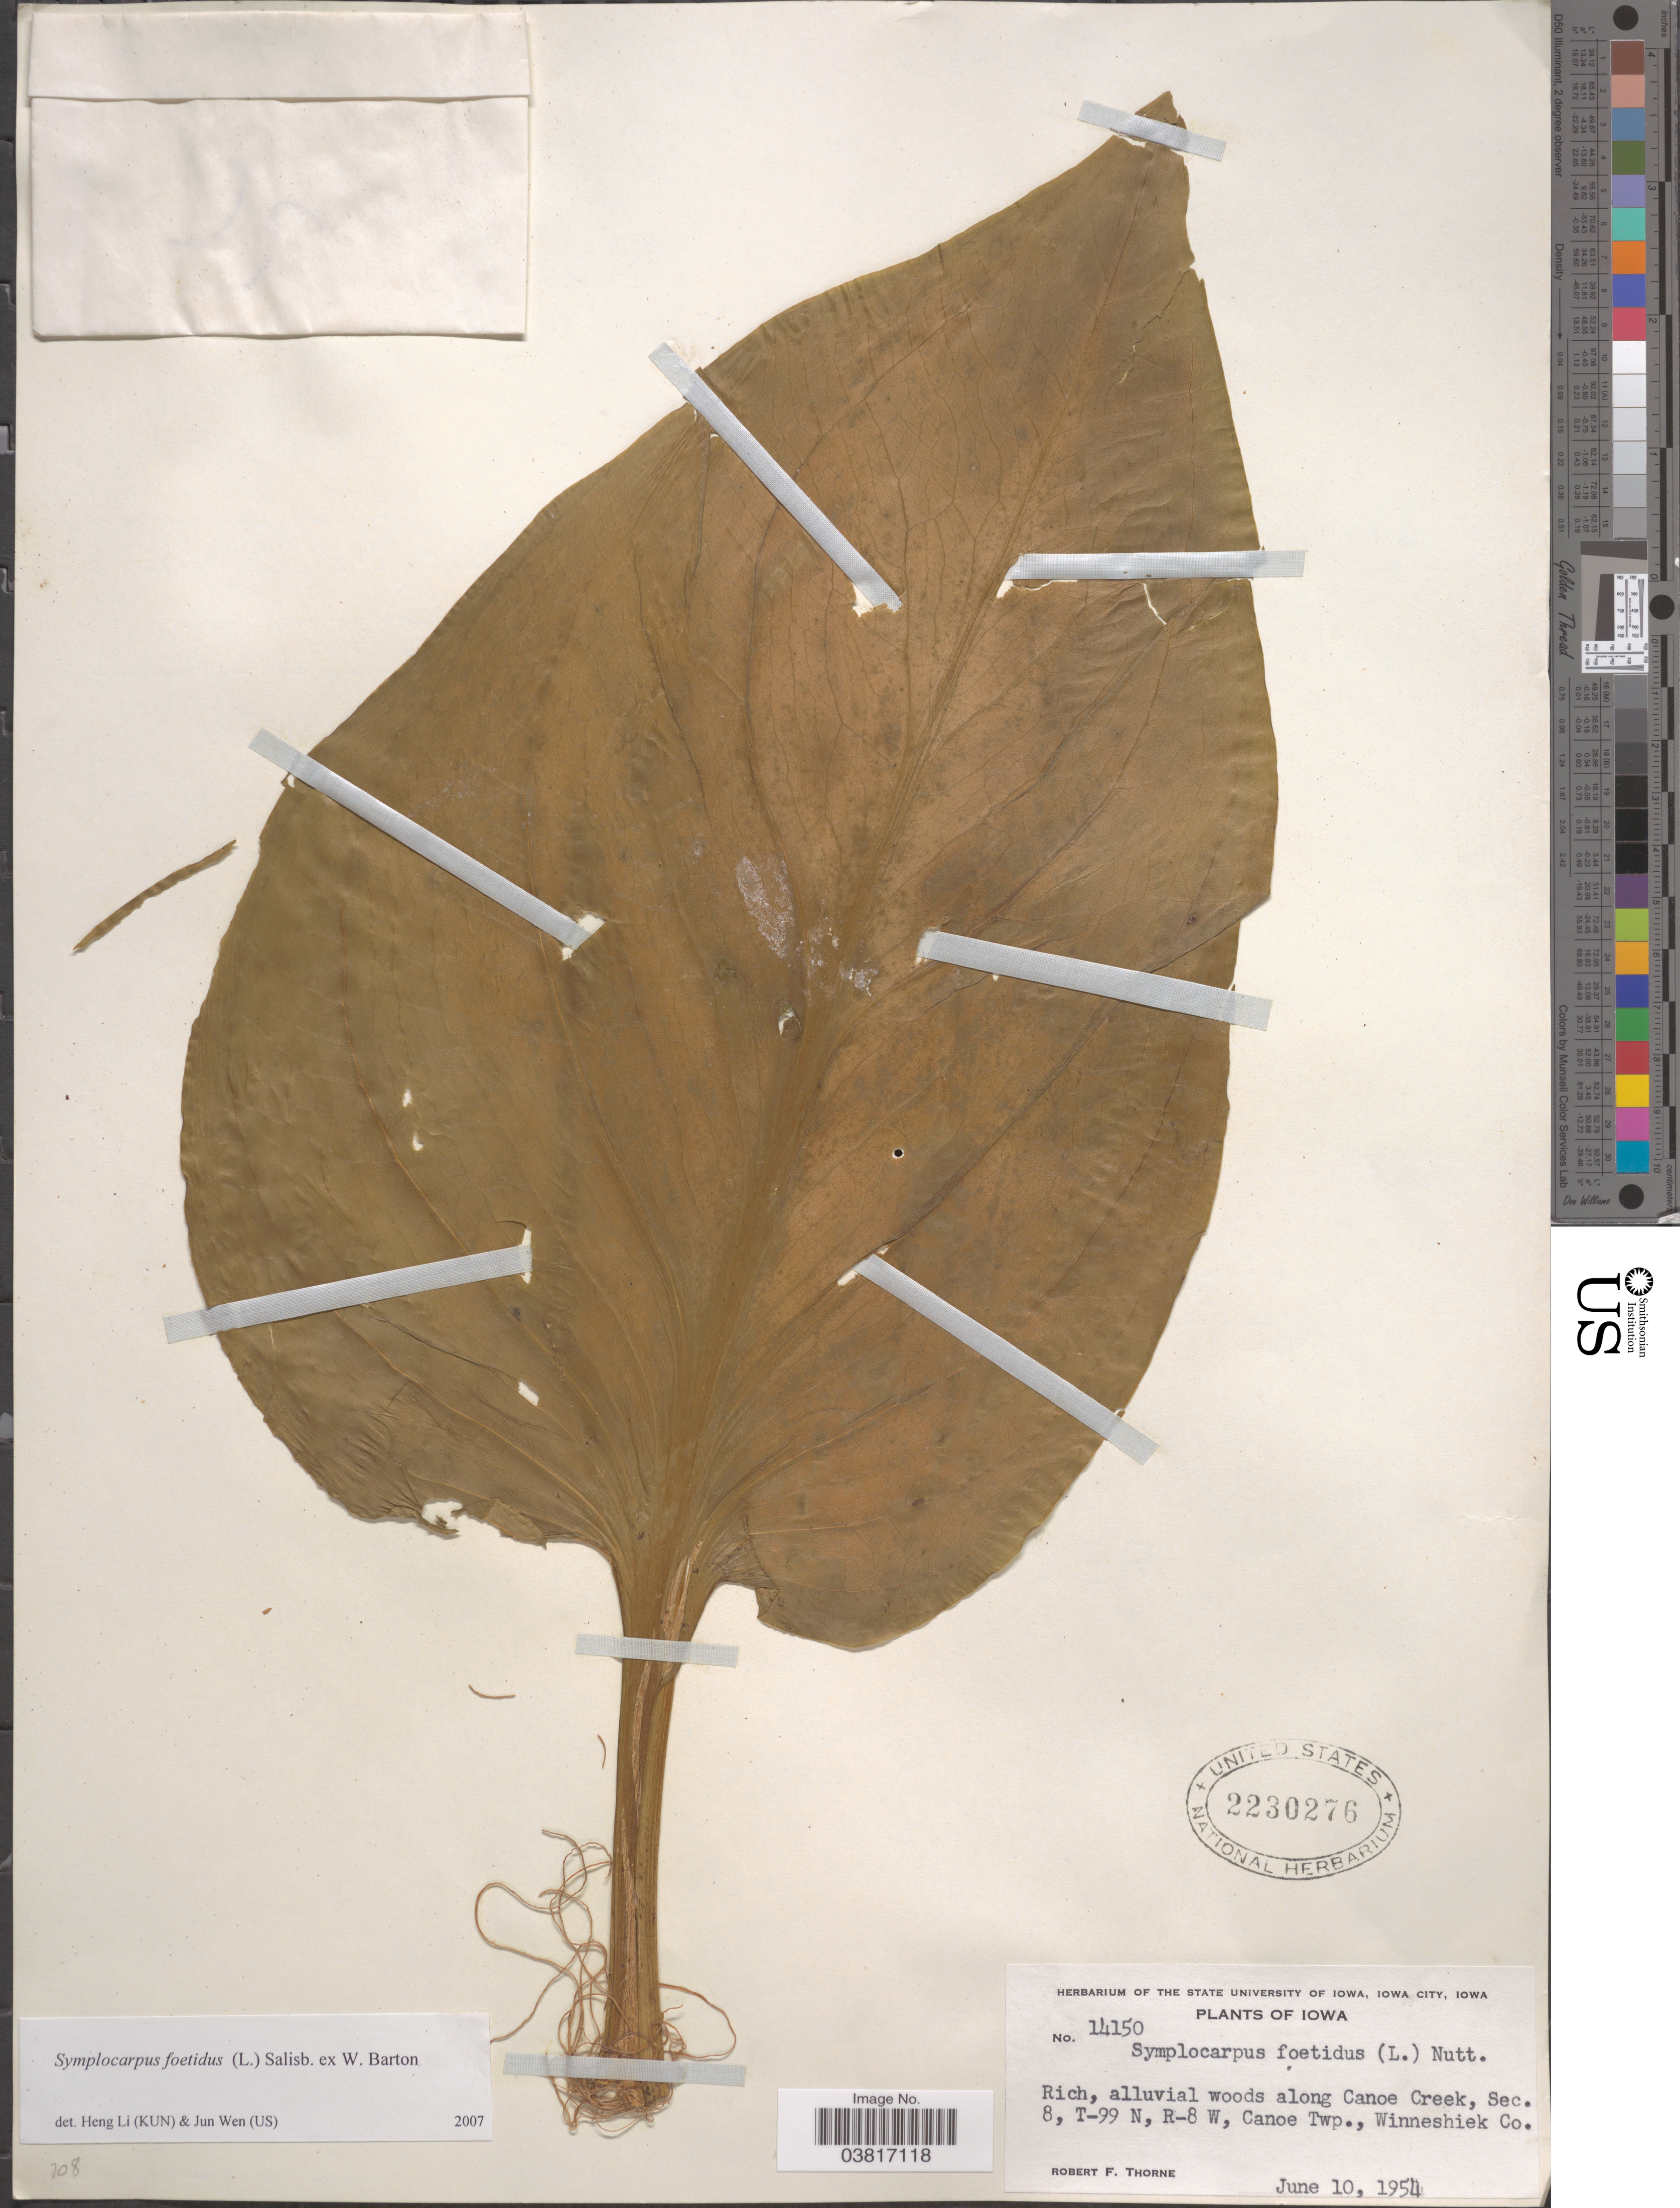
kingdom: Plantae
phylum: Tracheophyta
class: Liliopsida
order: Alismatales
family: Araceae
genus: Symplocarpus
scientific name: Symplocarpus foetidus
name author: (L.) W. Salisb. ex W.P.C. Barton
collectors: R. F. Thorne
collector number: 14150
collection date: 1954-06-10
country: United States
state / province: Iowa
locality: Rich, alluvial woods along Canoe Creek, Sec. 8, T-99 N, R-8 W, Canoe Twp., Winneshiek Co.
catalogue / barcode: US 2230276